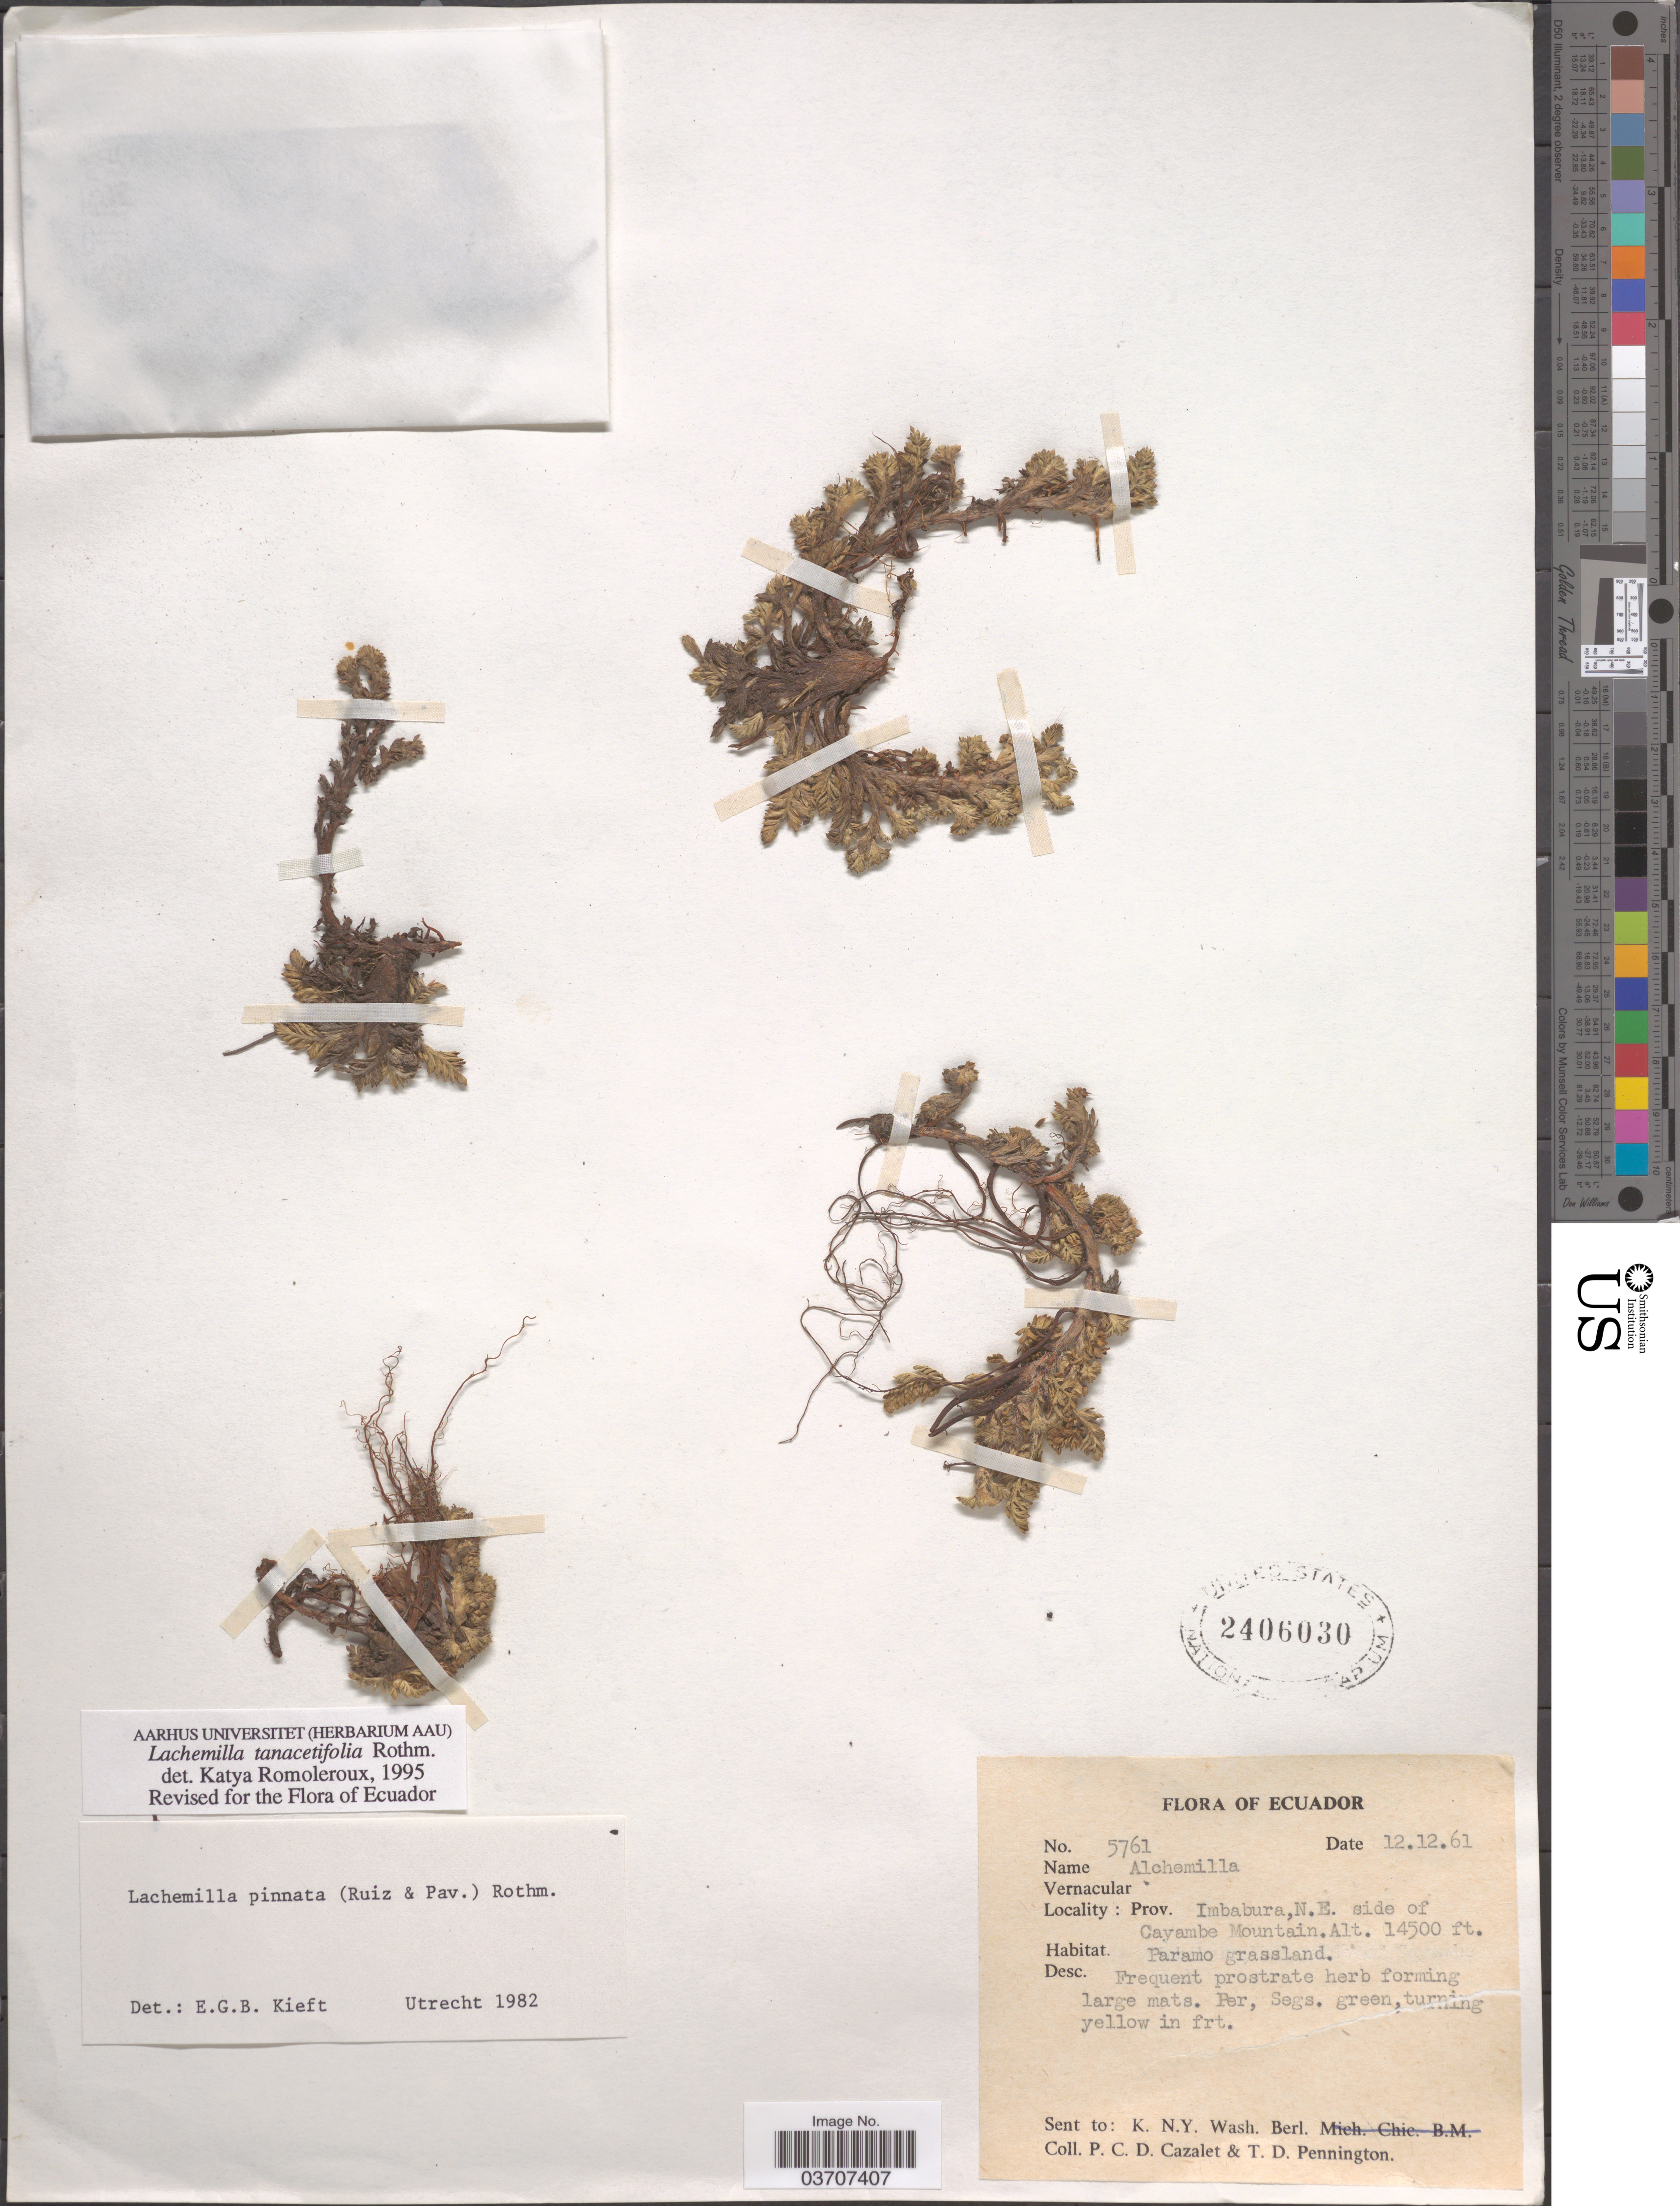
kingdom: Plantae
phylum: Tracheophyta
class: Magnoliopsida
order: Rosales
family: Rosaceae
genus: Lachemilla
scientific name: Lachemilla tanacetifolia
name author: Rothm.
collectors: P. C. D. Cazalet & T. D. Pennington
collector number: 5761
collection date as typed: Transcribed d/m/y: 12/12/61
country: Ecuador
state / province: Imbabura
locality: N.E. side of Cayambe Mountain.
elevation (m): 4420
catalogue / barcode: US 2406030